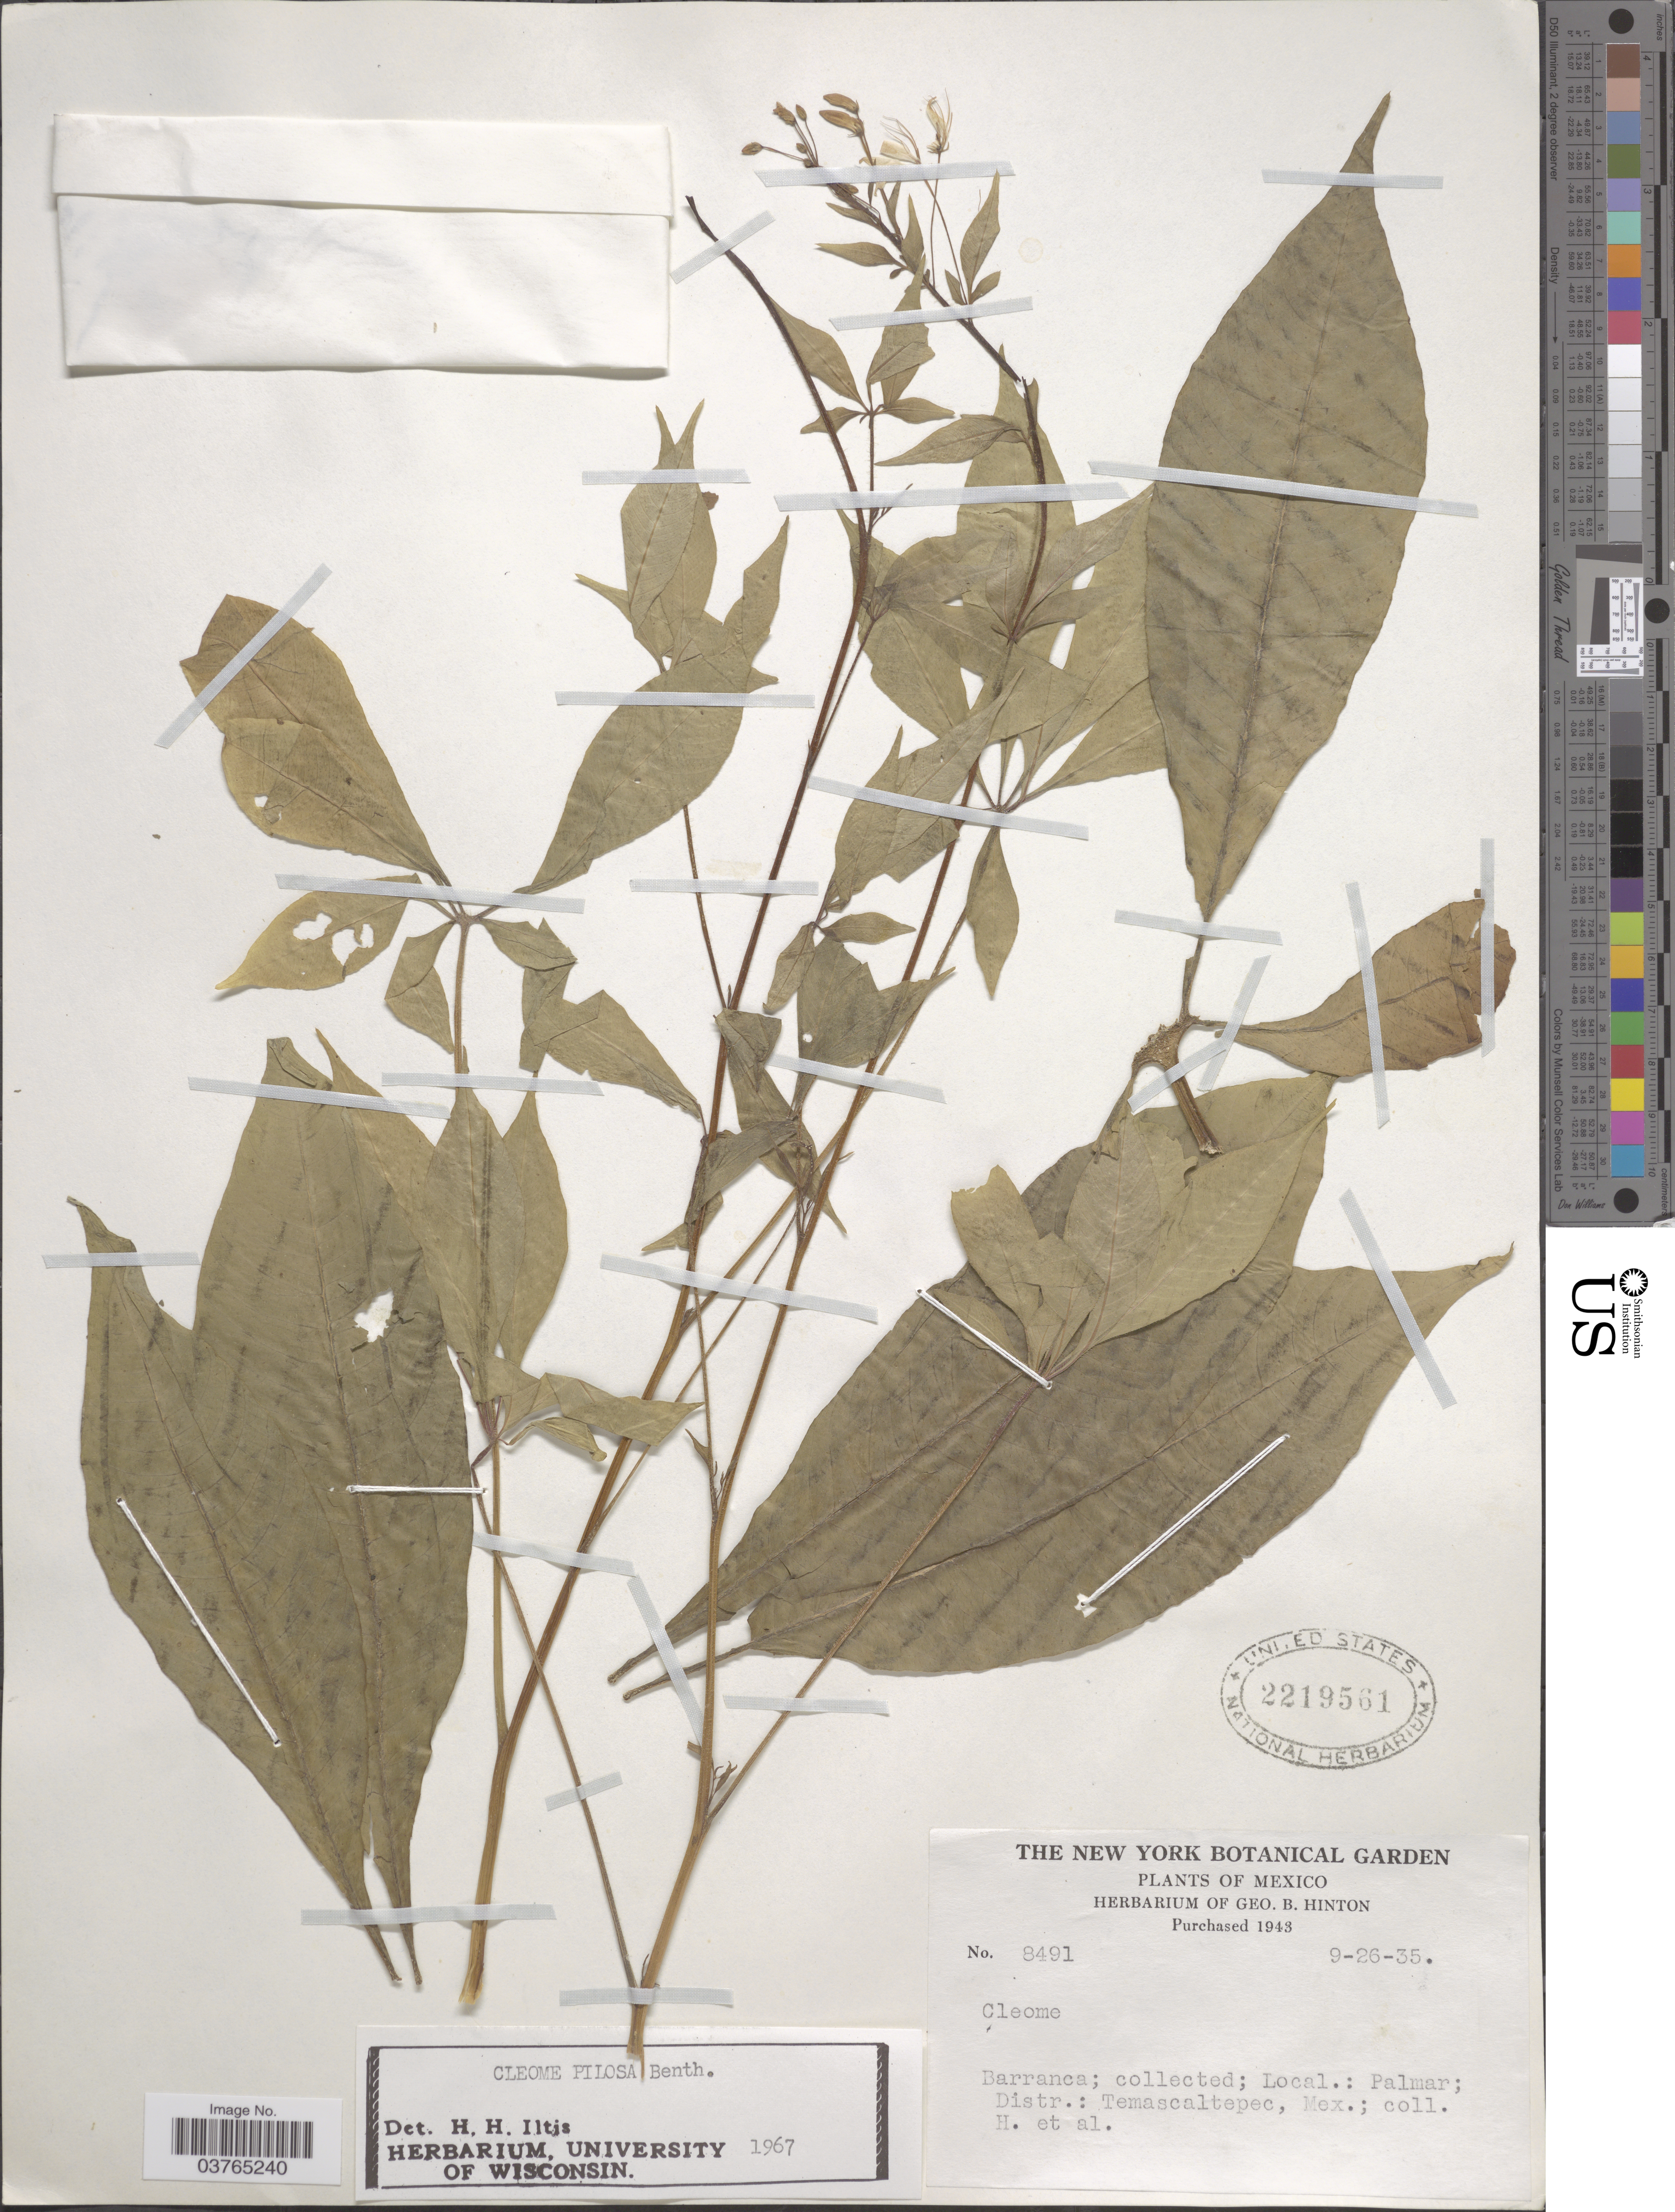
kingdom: Plantae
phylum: Tracheophyta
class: Magnoliopsida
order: Brassicales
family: Cleomaceae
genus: Cochranella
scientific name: Cochranella pilosa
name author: (Benth.) E.M. McGinty & Roalson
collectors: G. B. Hinton & et al.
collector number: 8491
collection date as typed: Transcribed d/m/y: 26/9/35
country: Mexico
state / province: México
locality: Barranca; Palmar; Distr.: Temascaltepec.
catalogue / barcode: US 2219561